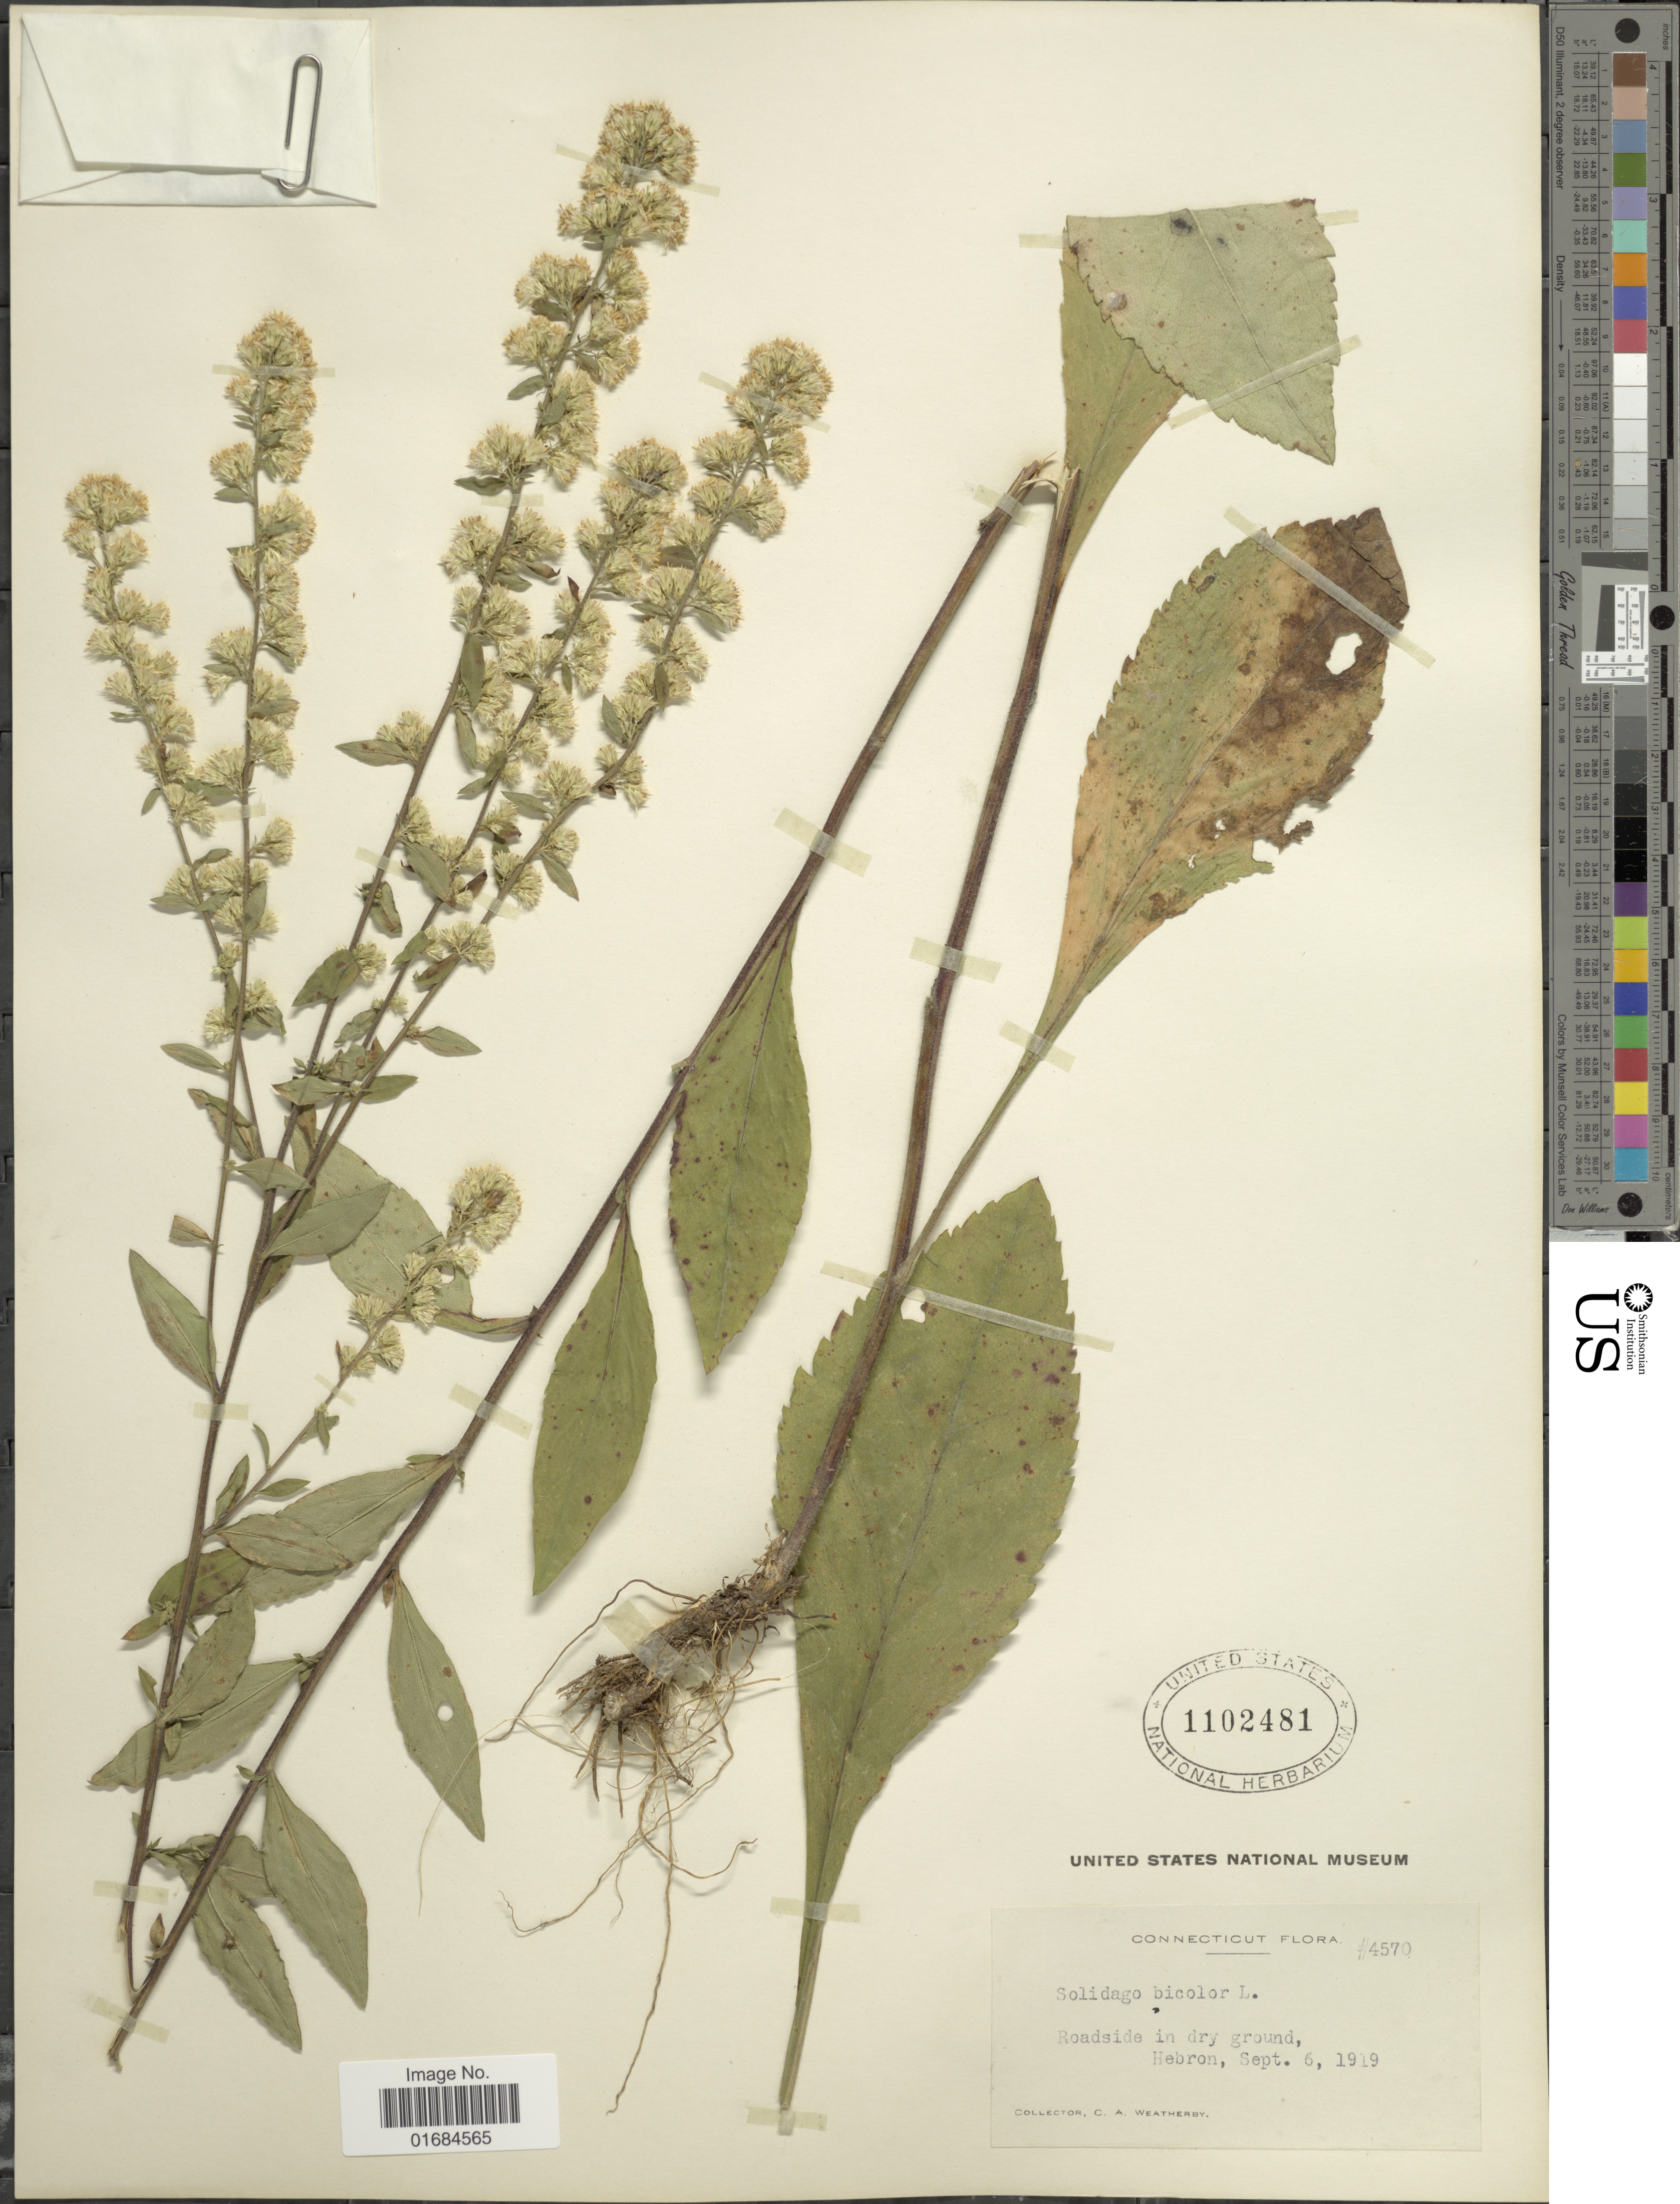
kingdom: Plantae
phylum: Tracheophyta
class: Magnoliopsida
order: Asterales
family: Asteraceae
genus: Solidago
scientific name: Solidago bicolor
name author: L.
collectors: C. A. Weatherby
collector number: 4570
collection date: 1919-09-06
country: United States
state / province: Connecticut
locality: Roadside in dry ground, Hebron.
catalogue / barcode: US 1102481